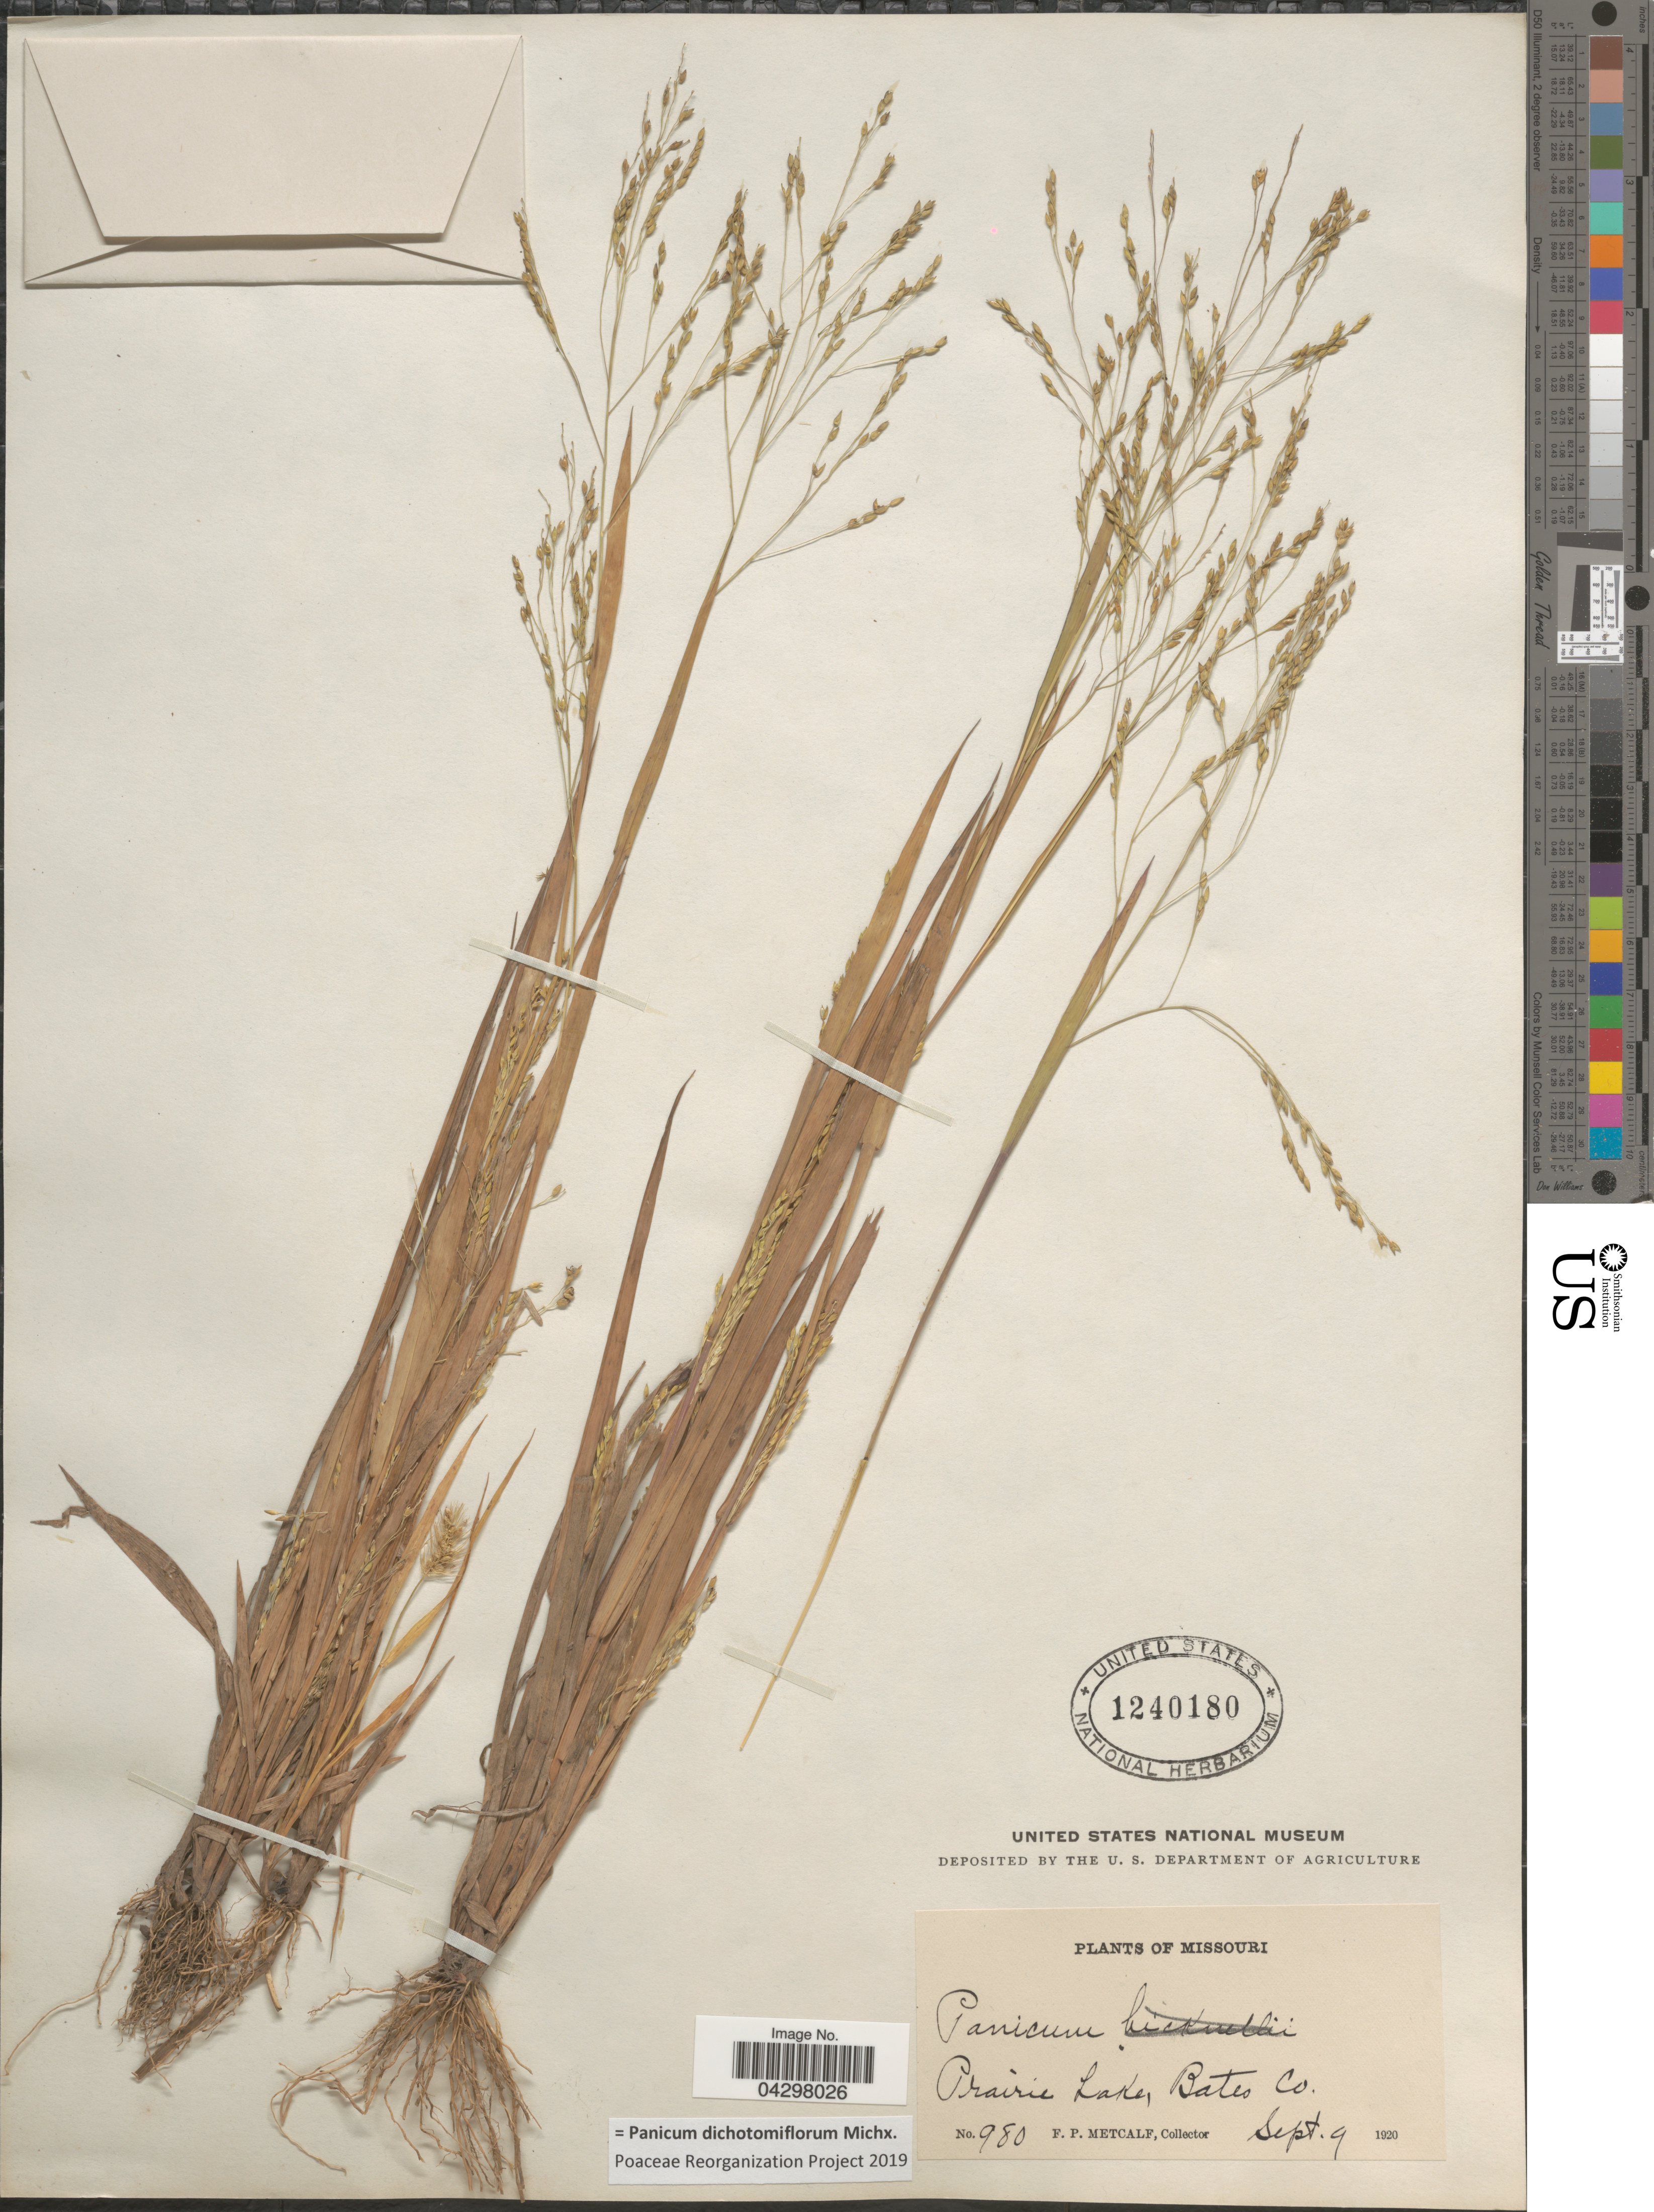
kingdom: Plantae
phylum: Tracheophyta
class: Liliopsida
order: Poales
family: Poaceae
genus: Panicum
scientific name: Panicum dichotomiflorum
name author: Michx.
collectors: F. Metcalf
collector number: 980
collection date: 1920-09-09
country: United States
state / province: Missouri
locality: Prairie Lake, Bates Co.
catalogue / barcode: US 1240180